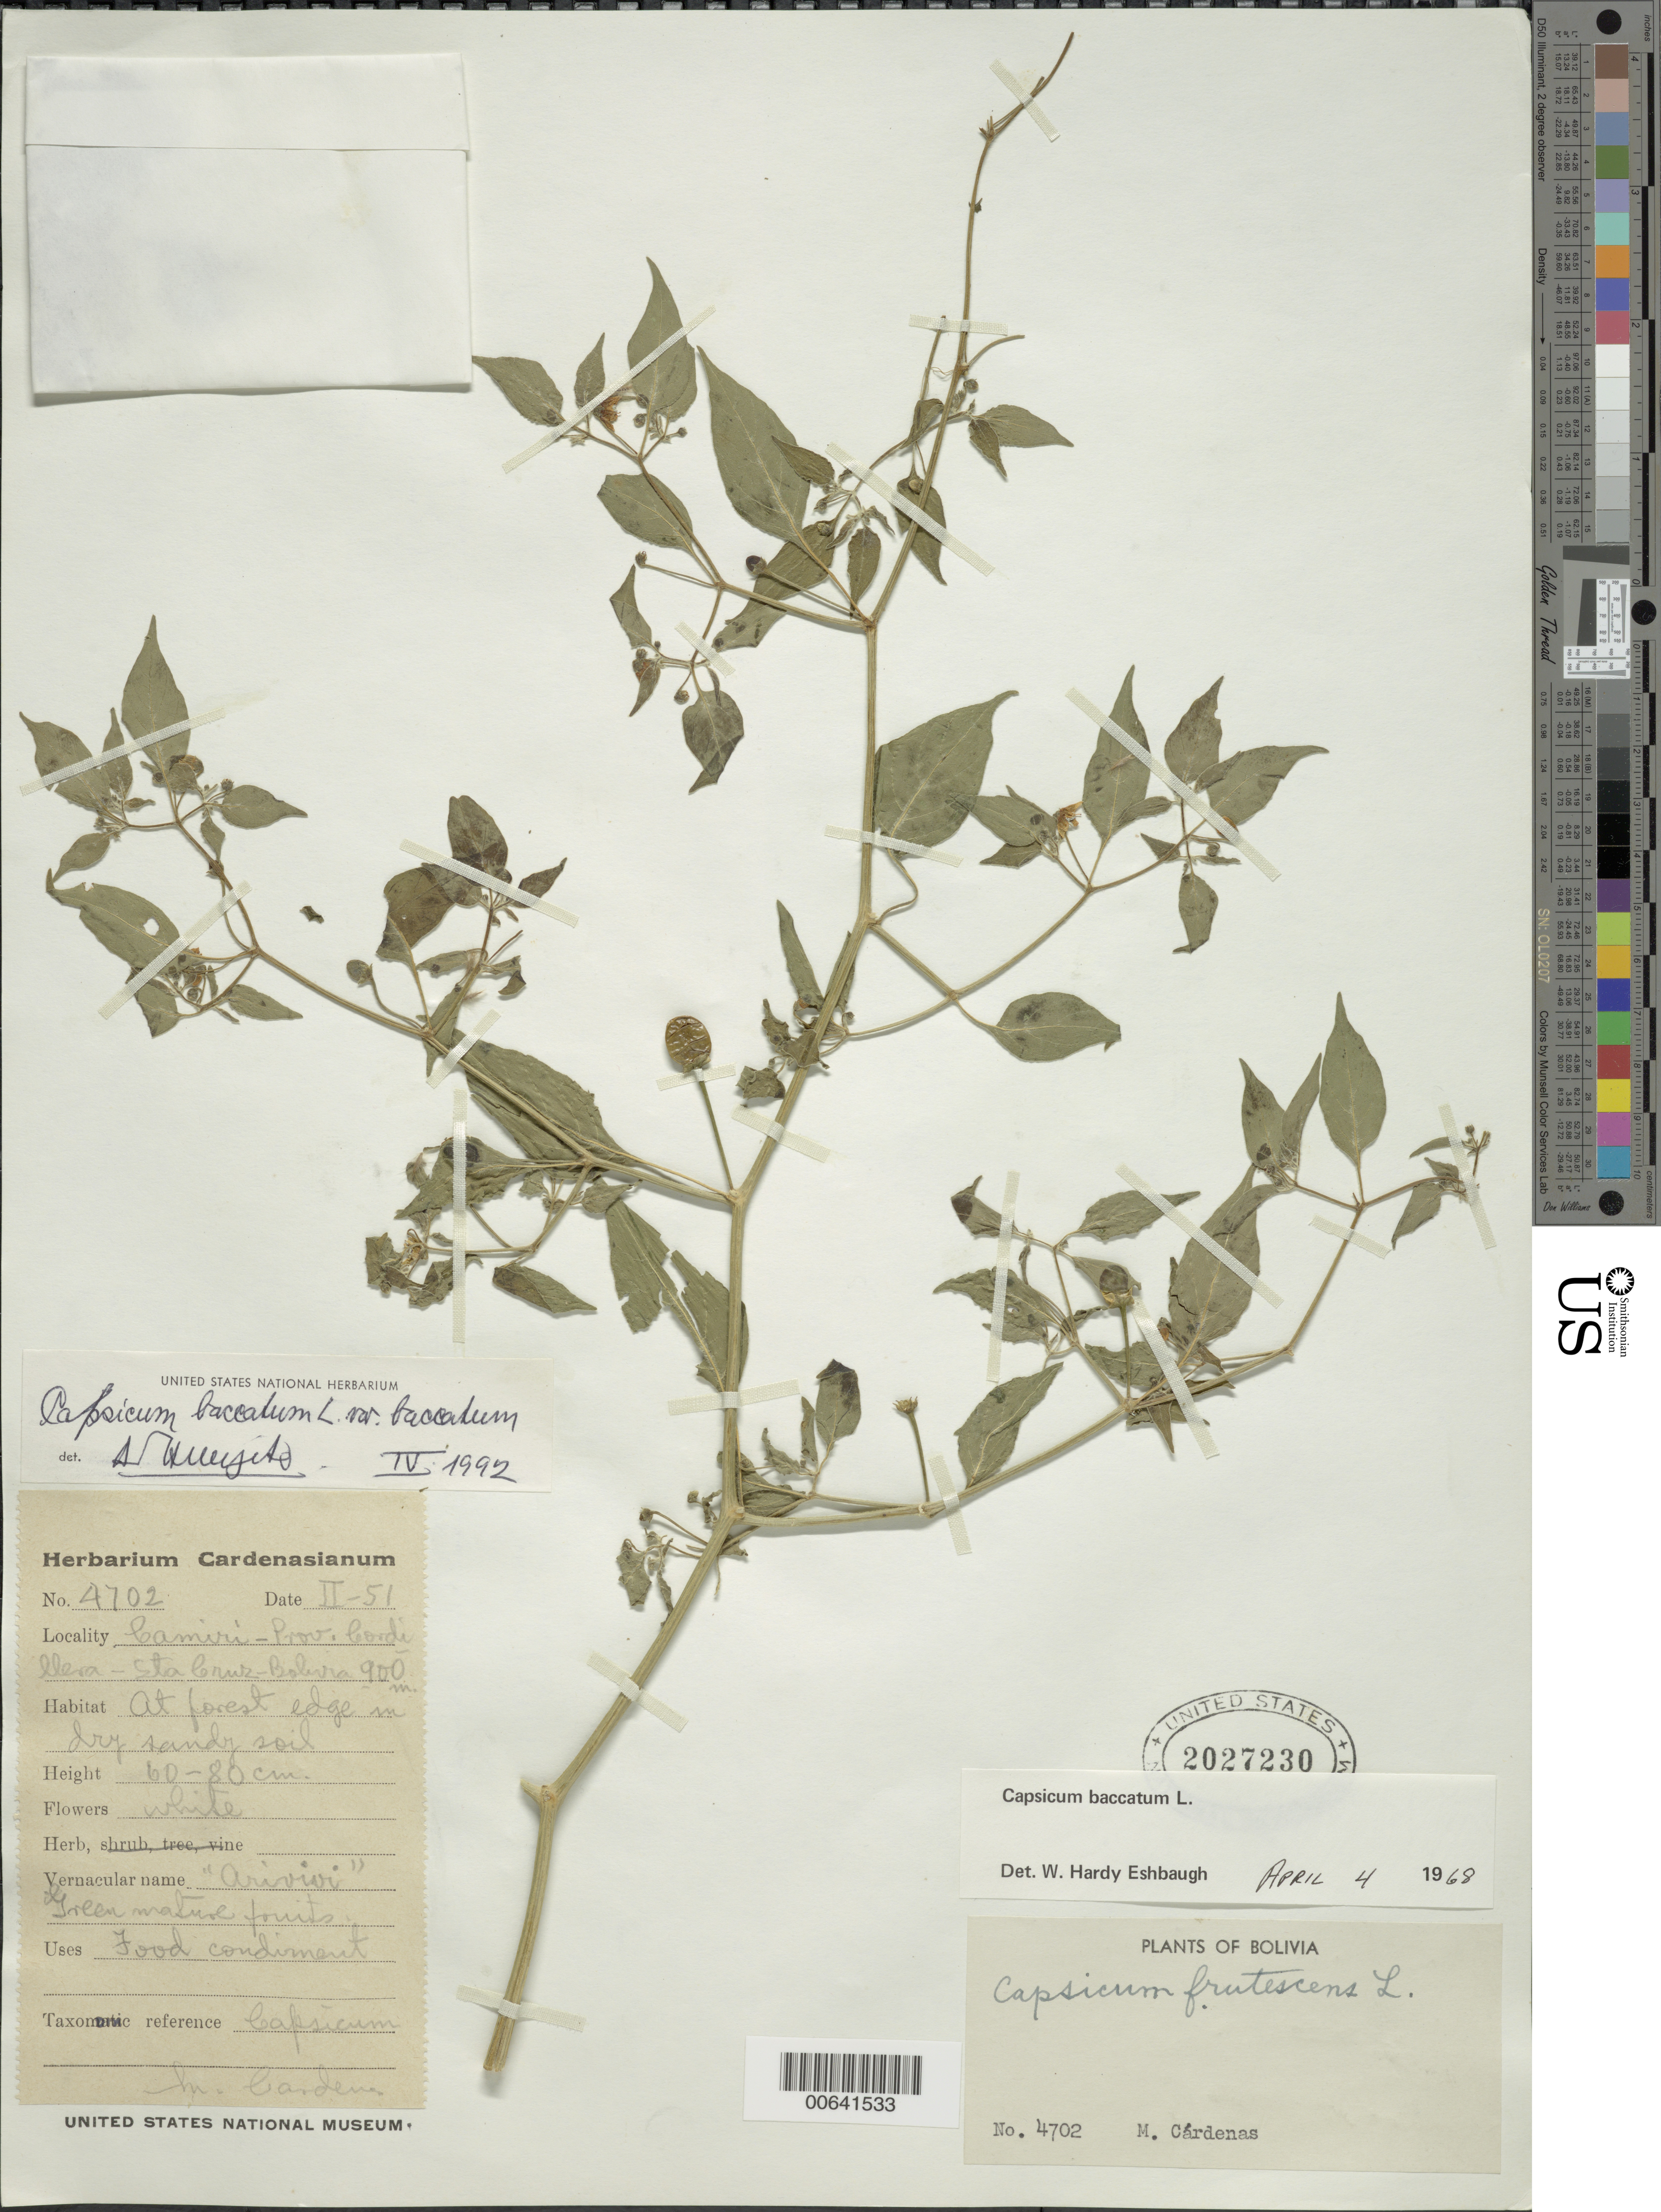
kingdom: Plantae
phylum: Tracheophyta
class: Magnoliopsida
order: Solanales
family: Solanaceae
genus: Capsicum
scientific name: Capsicum baccatum var. baccatum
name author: L.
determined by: Hunziker, A. T.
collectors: M. Cárdenas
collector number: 4702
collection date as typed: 01 Feb 1951 or 02 Jan 1951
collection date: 1951-01-02 or 1951-02-01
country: Bolivia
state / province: Santa Cruz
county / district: Cordillera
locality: Cordillera. Camiri.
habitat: Orilla de Bosque seco, suelo arenoso.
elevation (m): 900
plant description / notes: Common name: Arivivi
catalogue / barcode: US 2027230